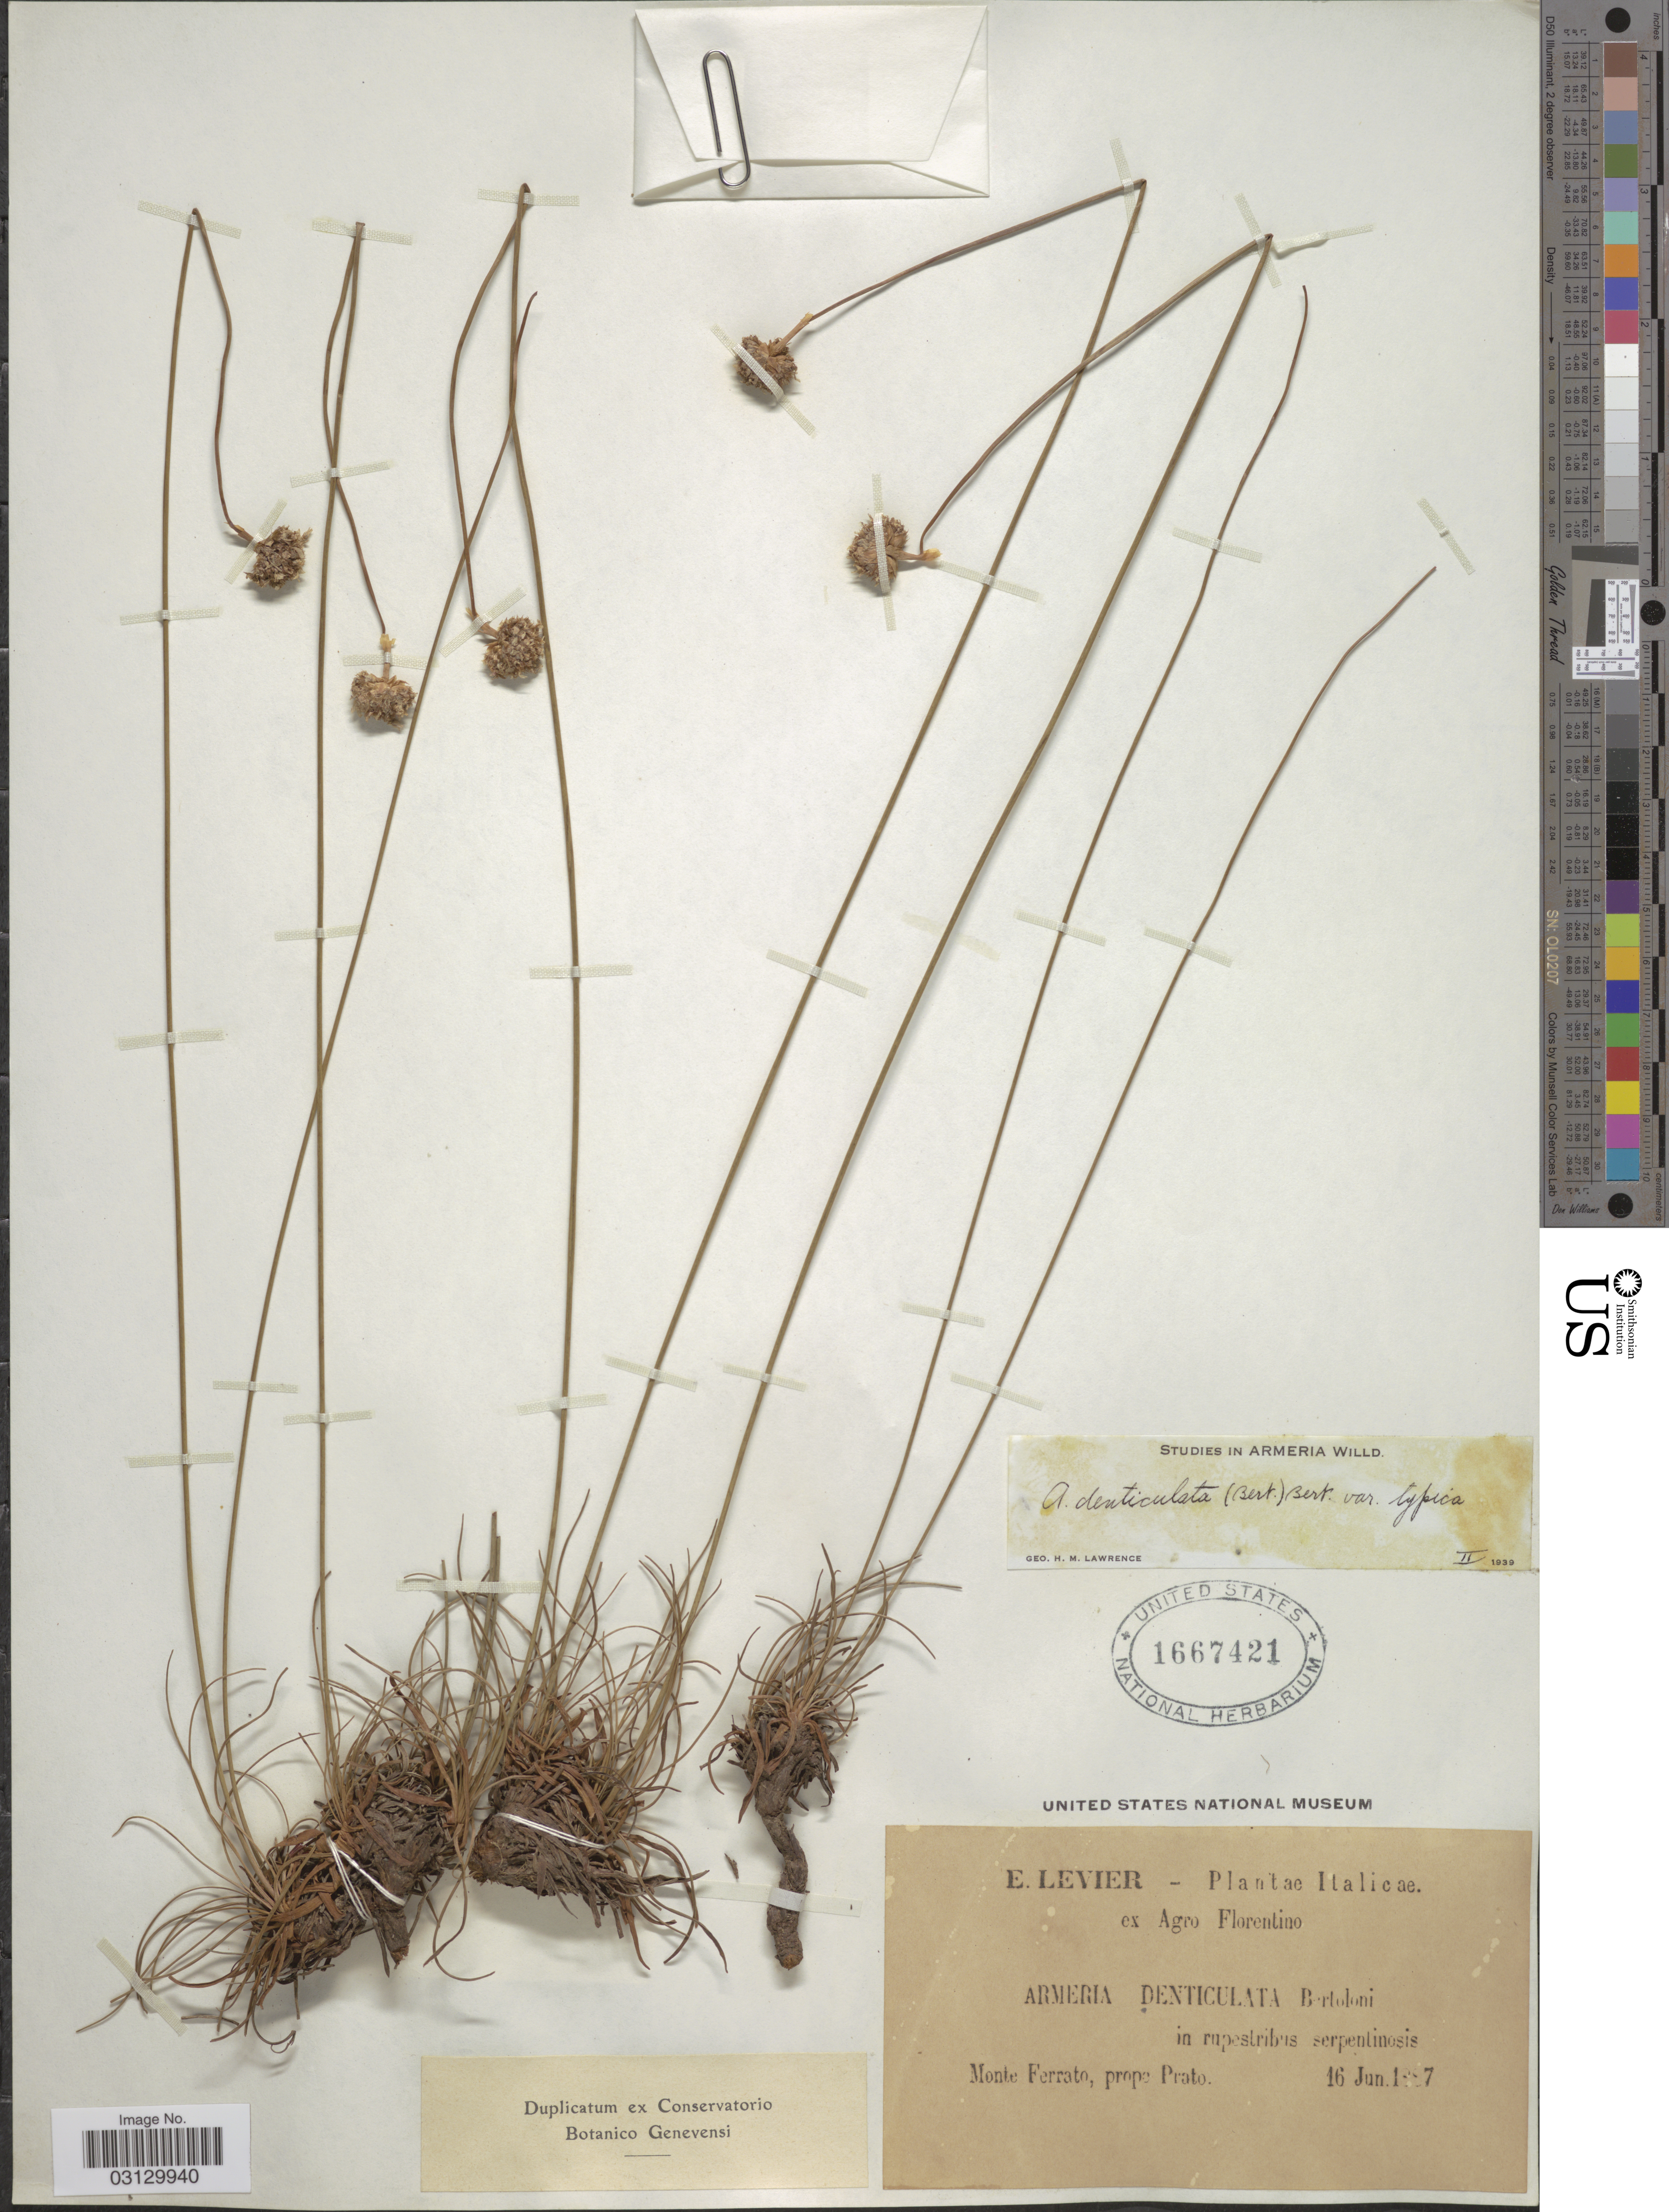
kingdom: Plantae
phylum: Tracheophyta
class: Magnoliopsida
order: Caryophyllales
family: Plumbaginaceae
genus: Armeria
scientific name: Armeria denticulata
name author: (Bertol.) DC.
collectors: É. Levier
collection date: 1887-06-16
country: Italy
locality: Monte Ferrato, prope Prato.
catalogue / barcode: US 1667421